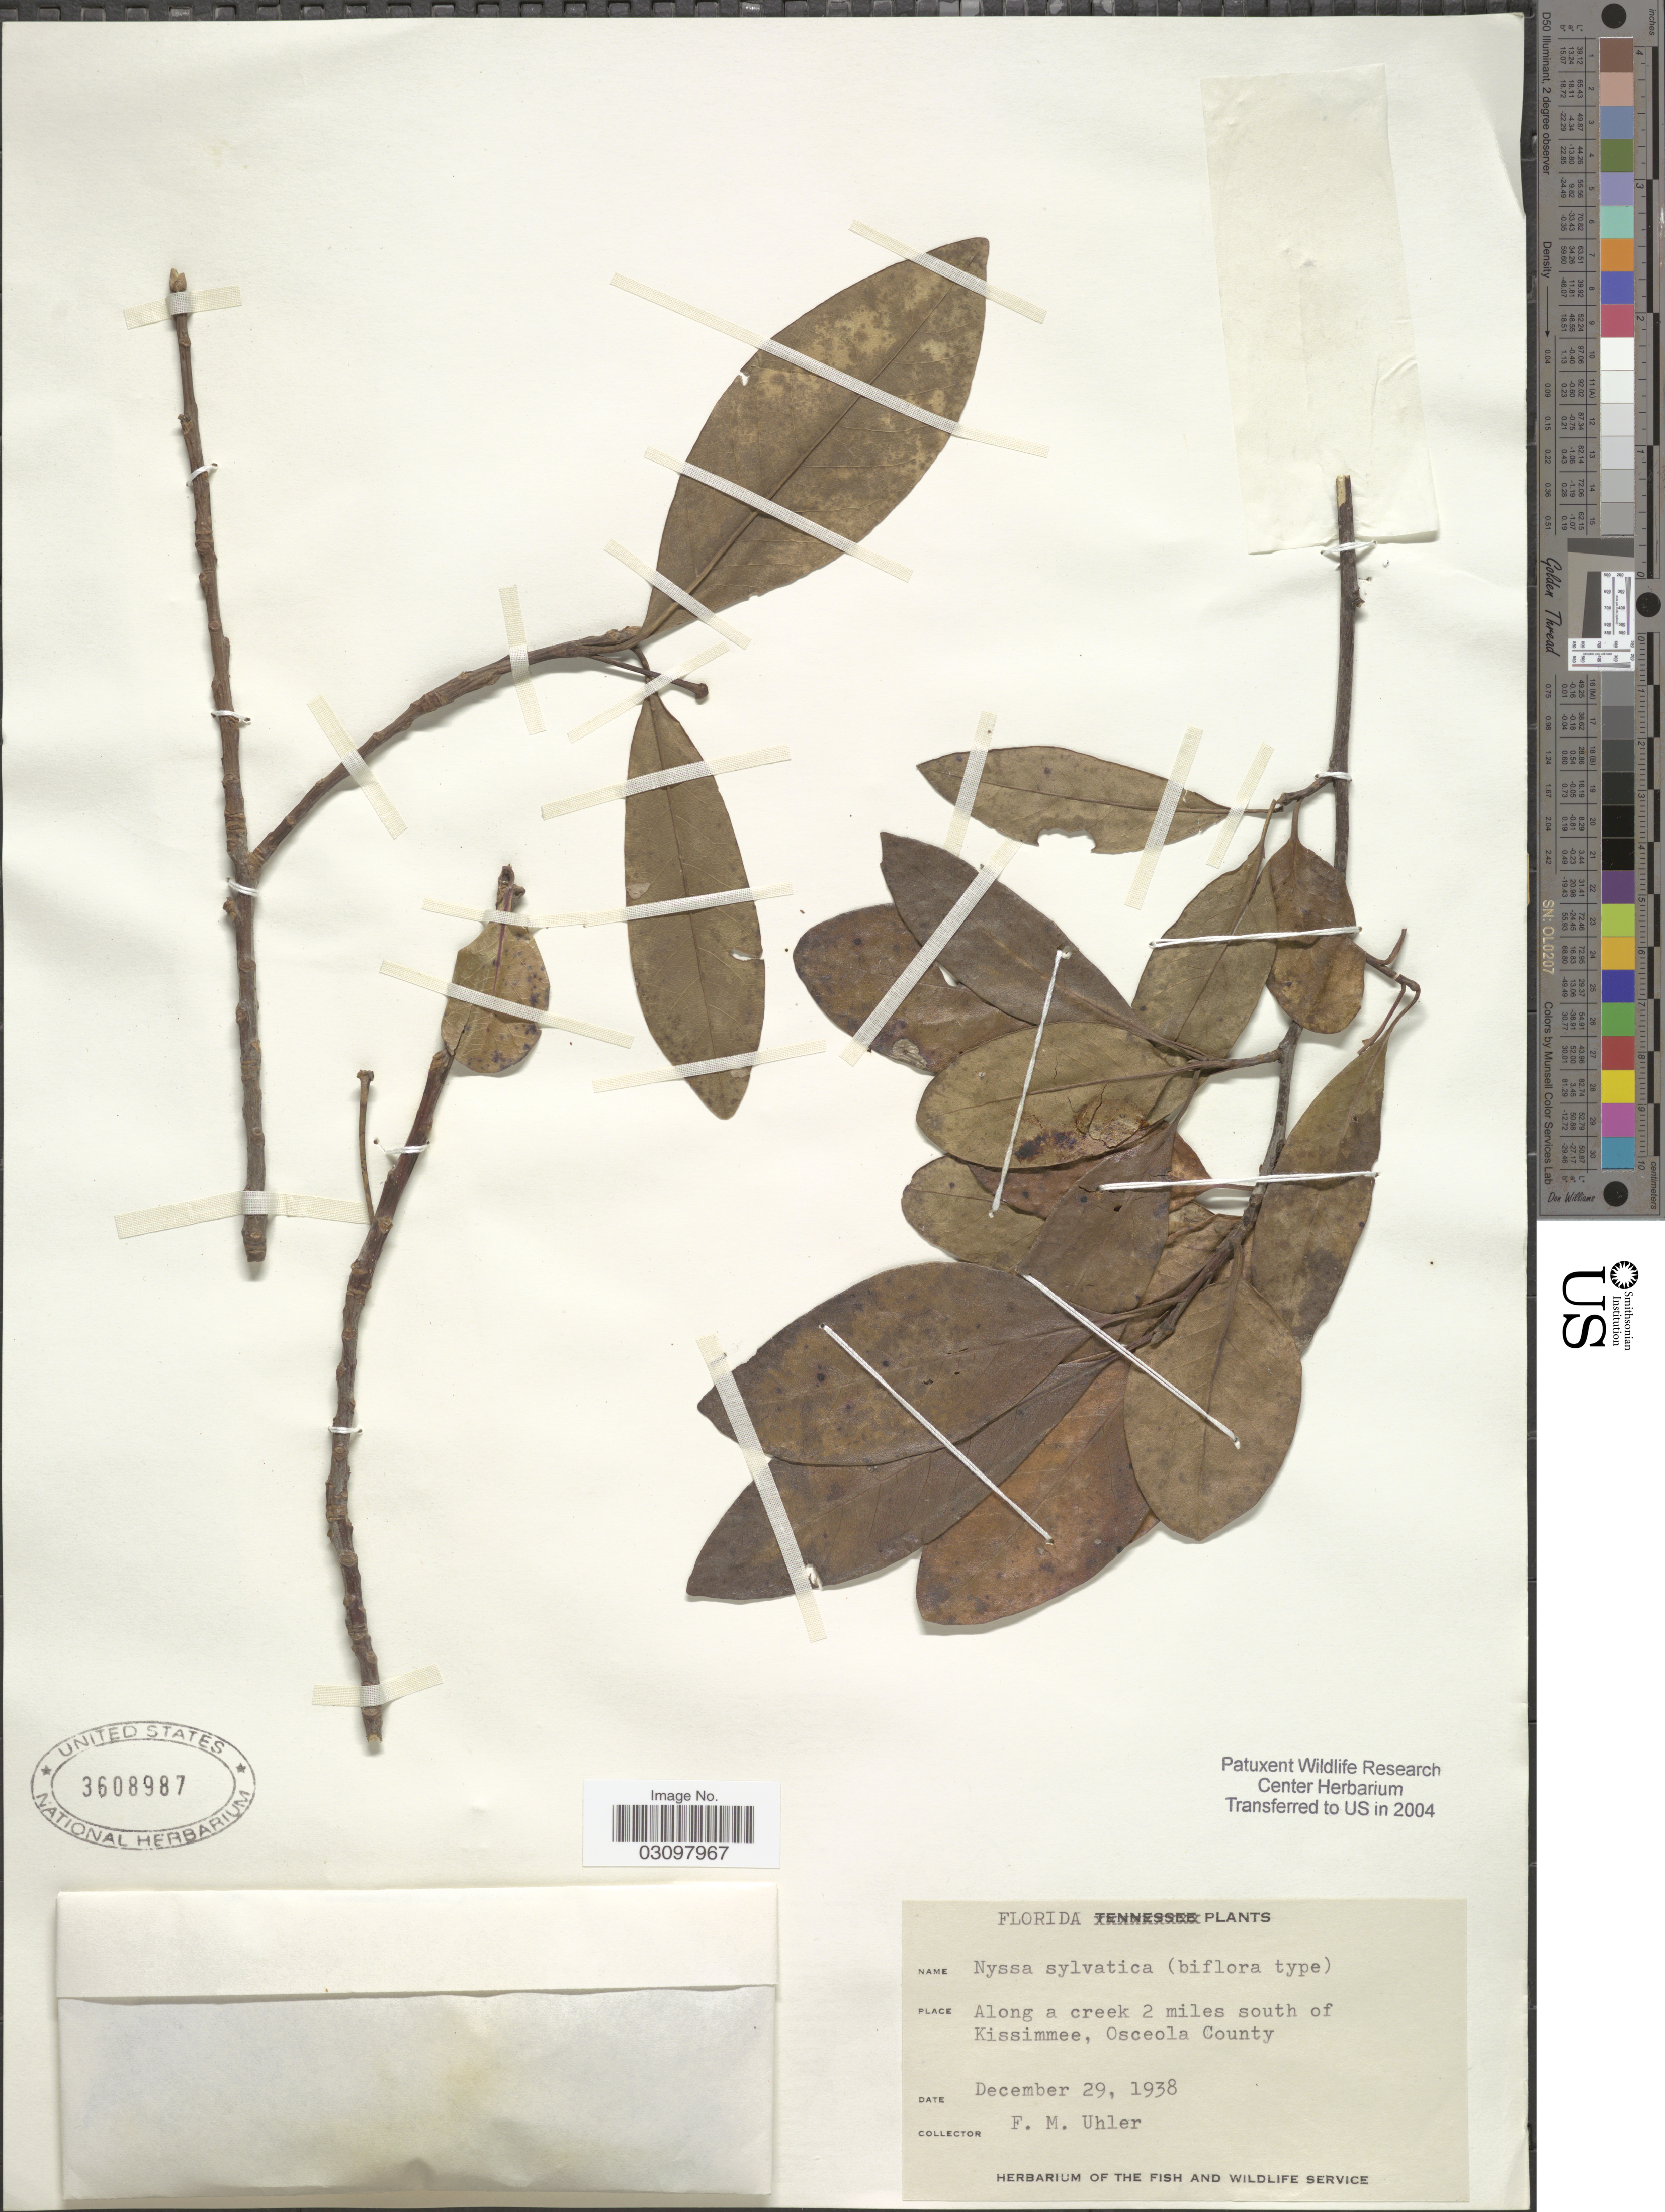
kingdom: Plantae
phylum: Tracheophyta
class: Magnoliopsida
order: Cornales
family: Nyssaceae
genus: Nyssa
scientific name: Nyssa sylvatica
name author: Marshall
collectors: F. M. Uhler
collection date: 1938-12-29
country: United States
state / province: Florida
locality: Along a creek 2 miles south of Kissimmee, Osceola County.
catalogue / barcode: US 3608987